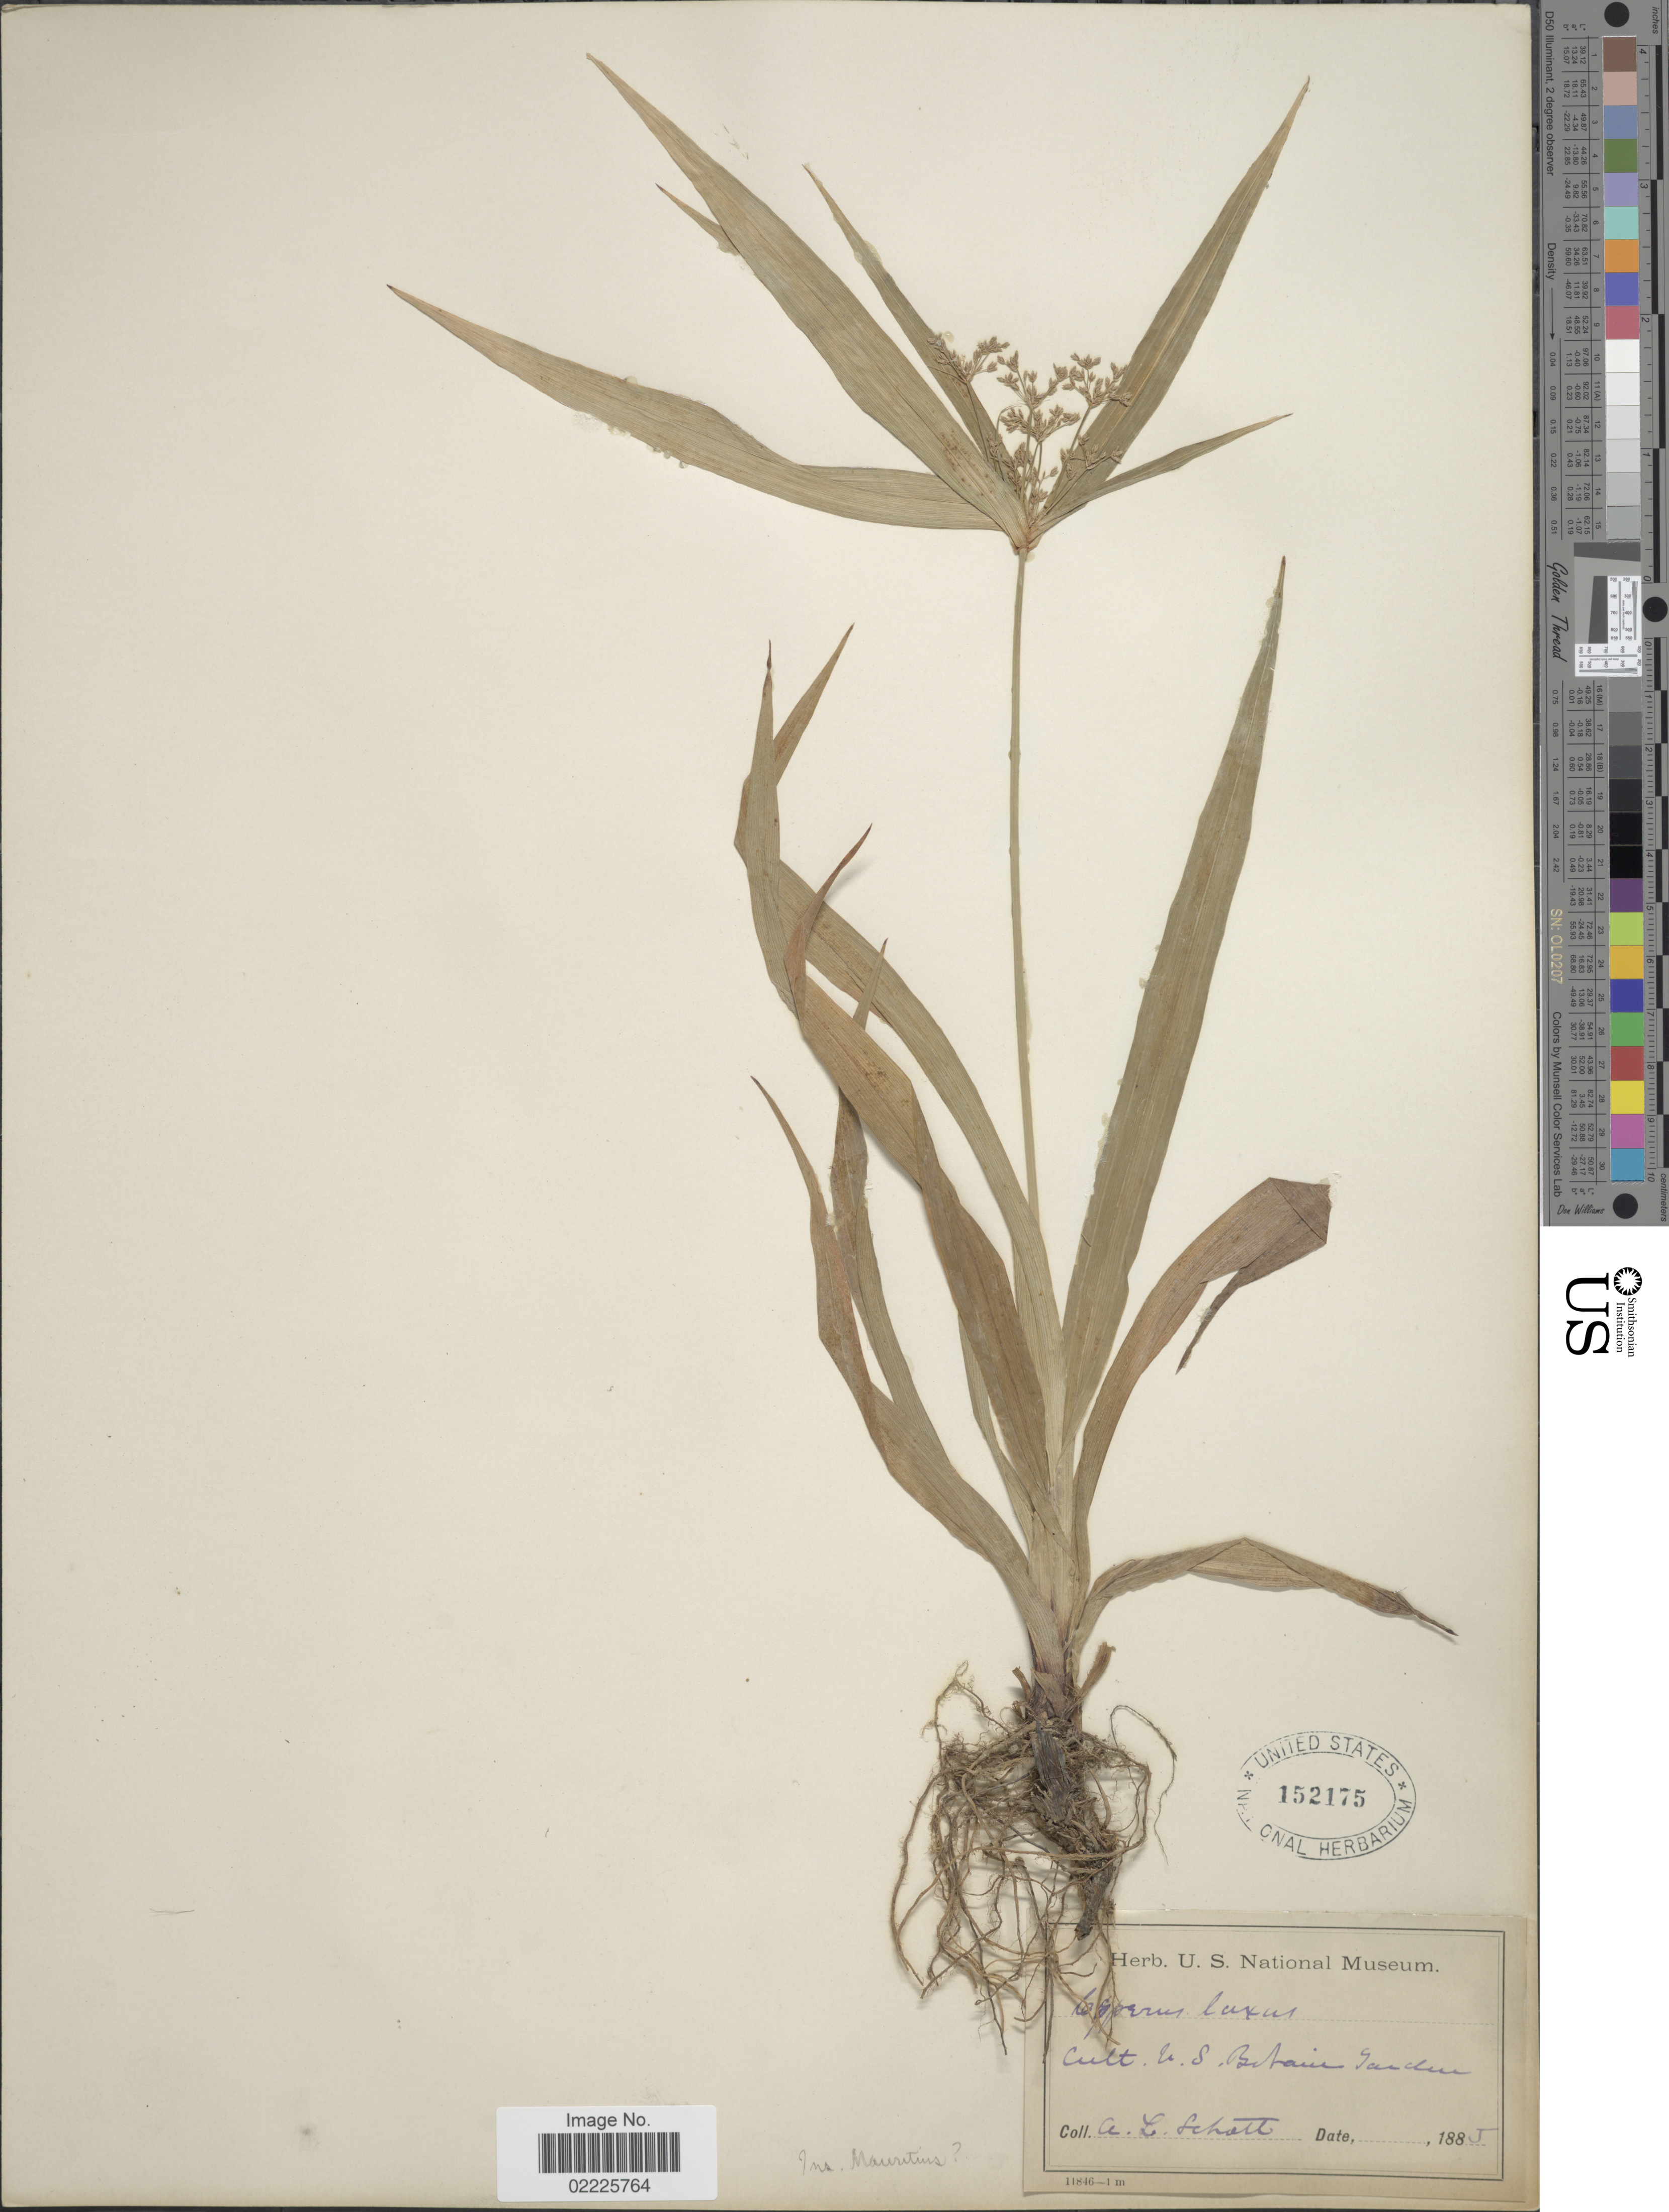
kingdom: Plantae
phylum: Tracheophyta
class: Liliopsida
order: Poales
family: Cyperaceae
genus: Cyperus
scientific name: Cyperus diffusus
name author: Vahl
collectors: A. L. Schott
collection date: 1885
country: United States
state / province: District of Columbia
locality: Cult. U.S. Botanical Garden.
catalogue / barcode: US 152175